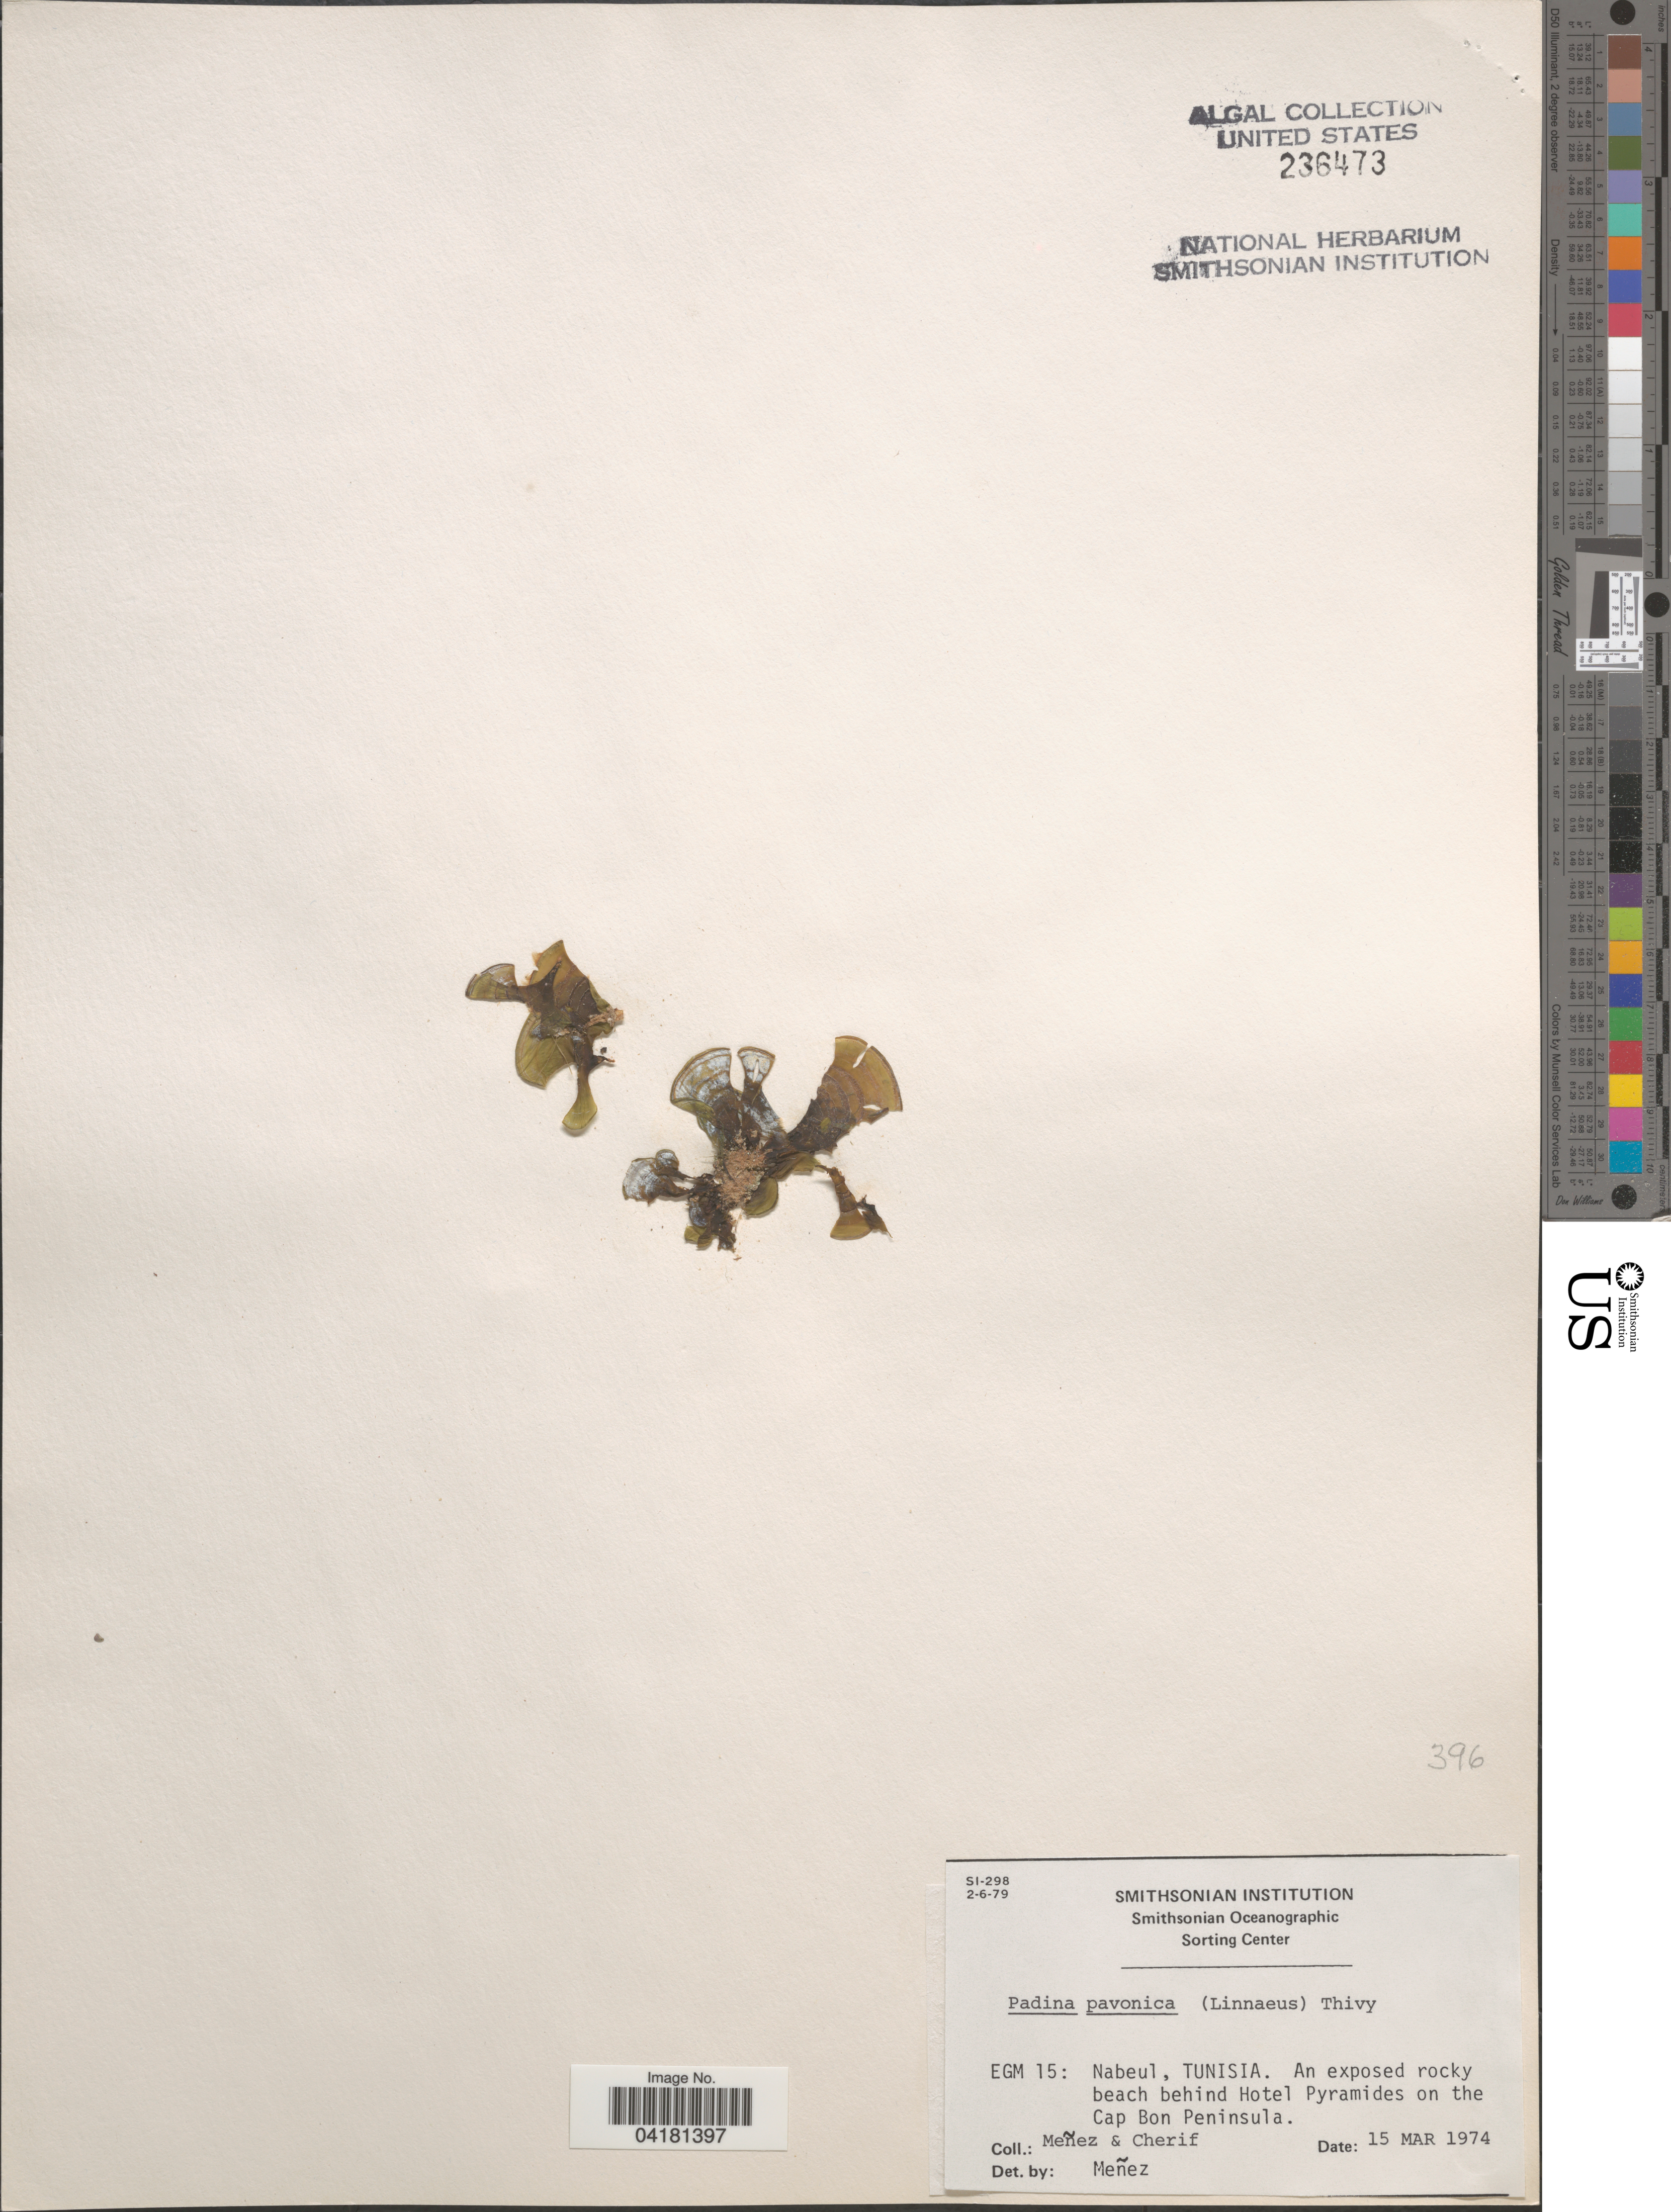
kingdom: Chromista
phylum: Ochrophyta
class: Phaeophyceae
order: Dictyotales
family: Dictyotaceae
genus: Padina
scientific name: Padina pavonica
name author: (L.) Thivy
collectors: Menez & -. Cherif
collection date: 1974-03-15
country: Tunisia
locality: EGM 15: Nabeul, Tunisia. An exposed rocky beach behind Hotel Pyramides on the Cap Bon Peninsula.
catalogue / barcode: US 236473